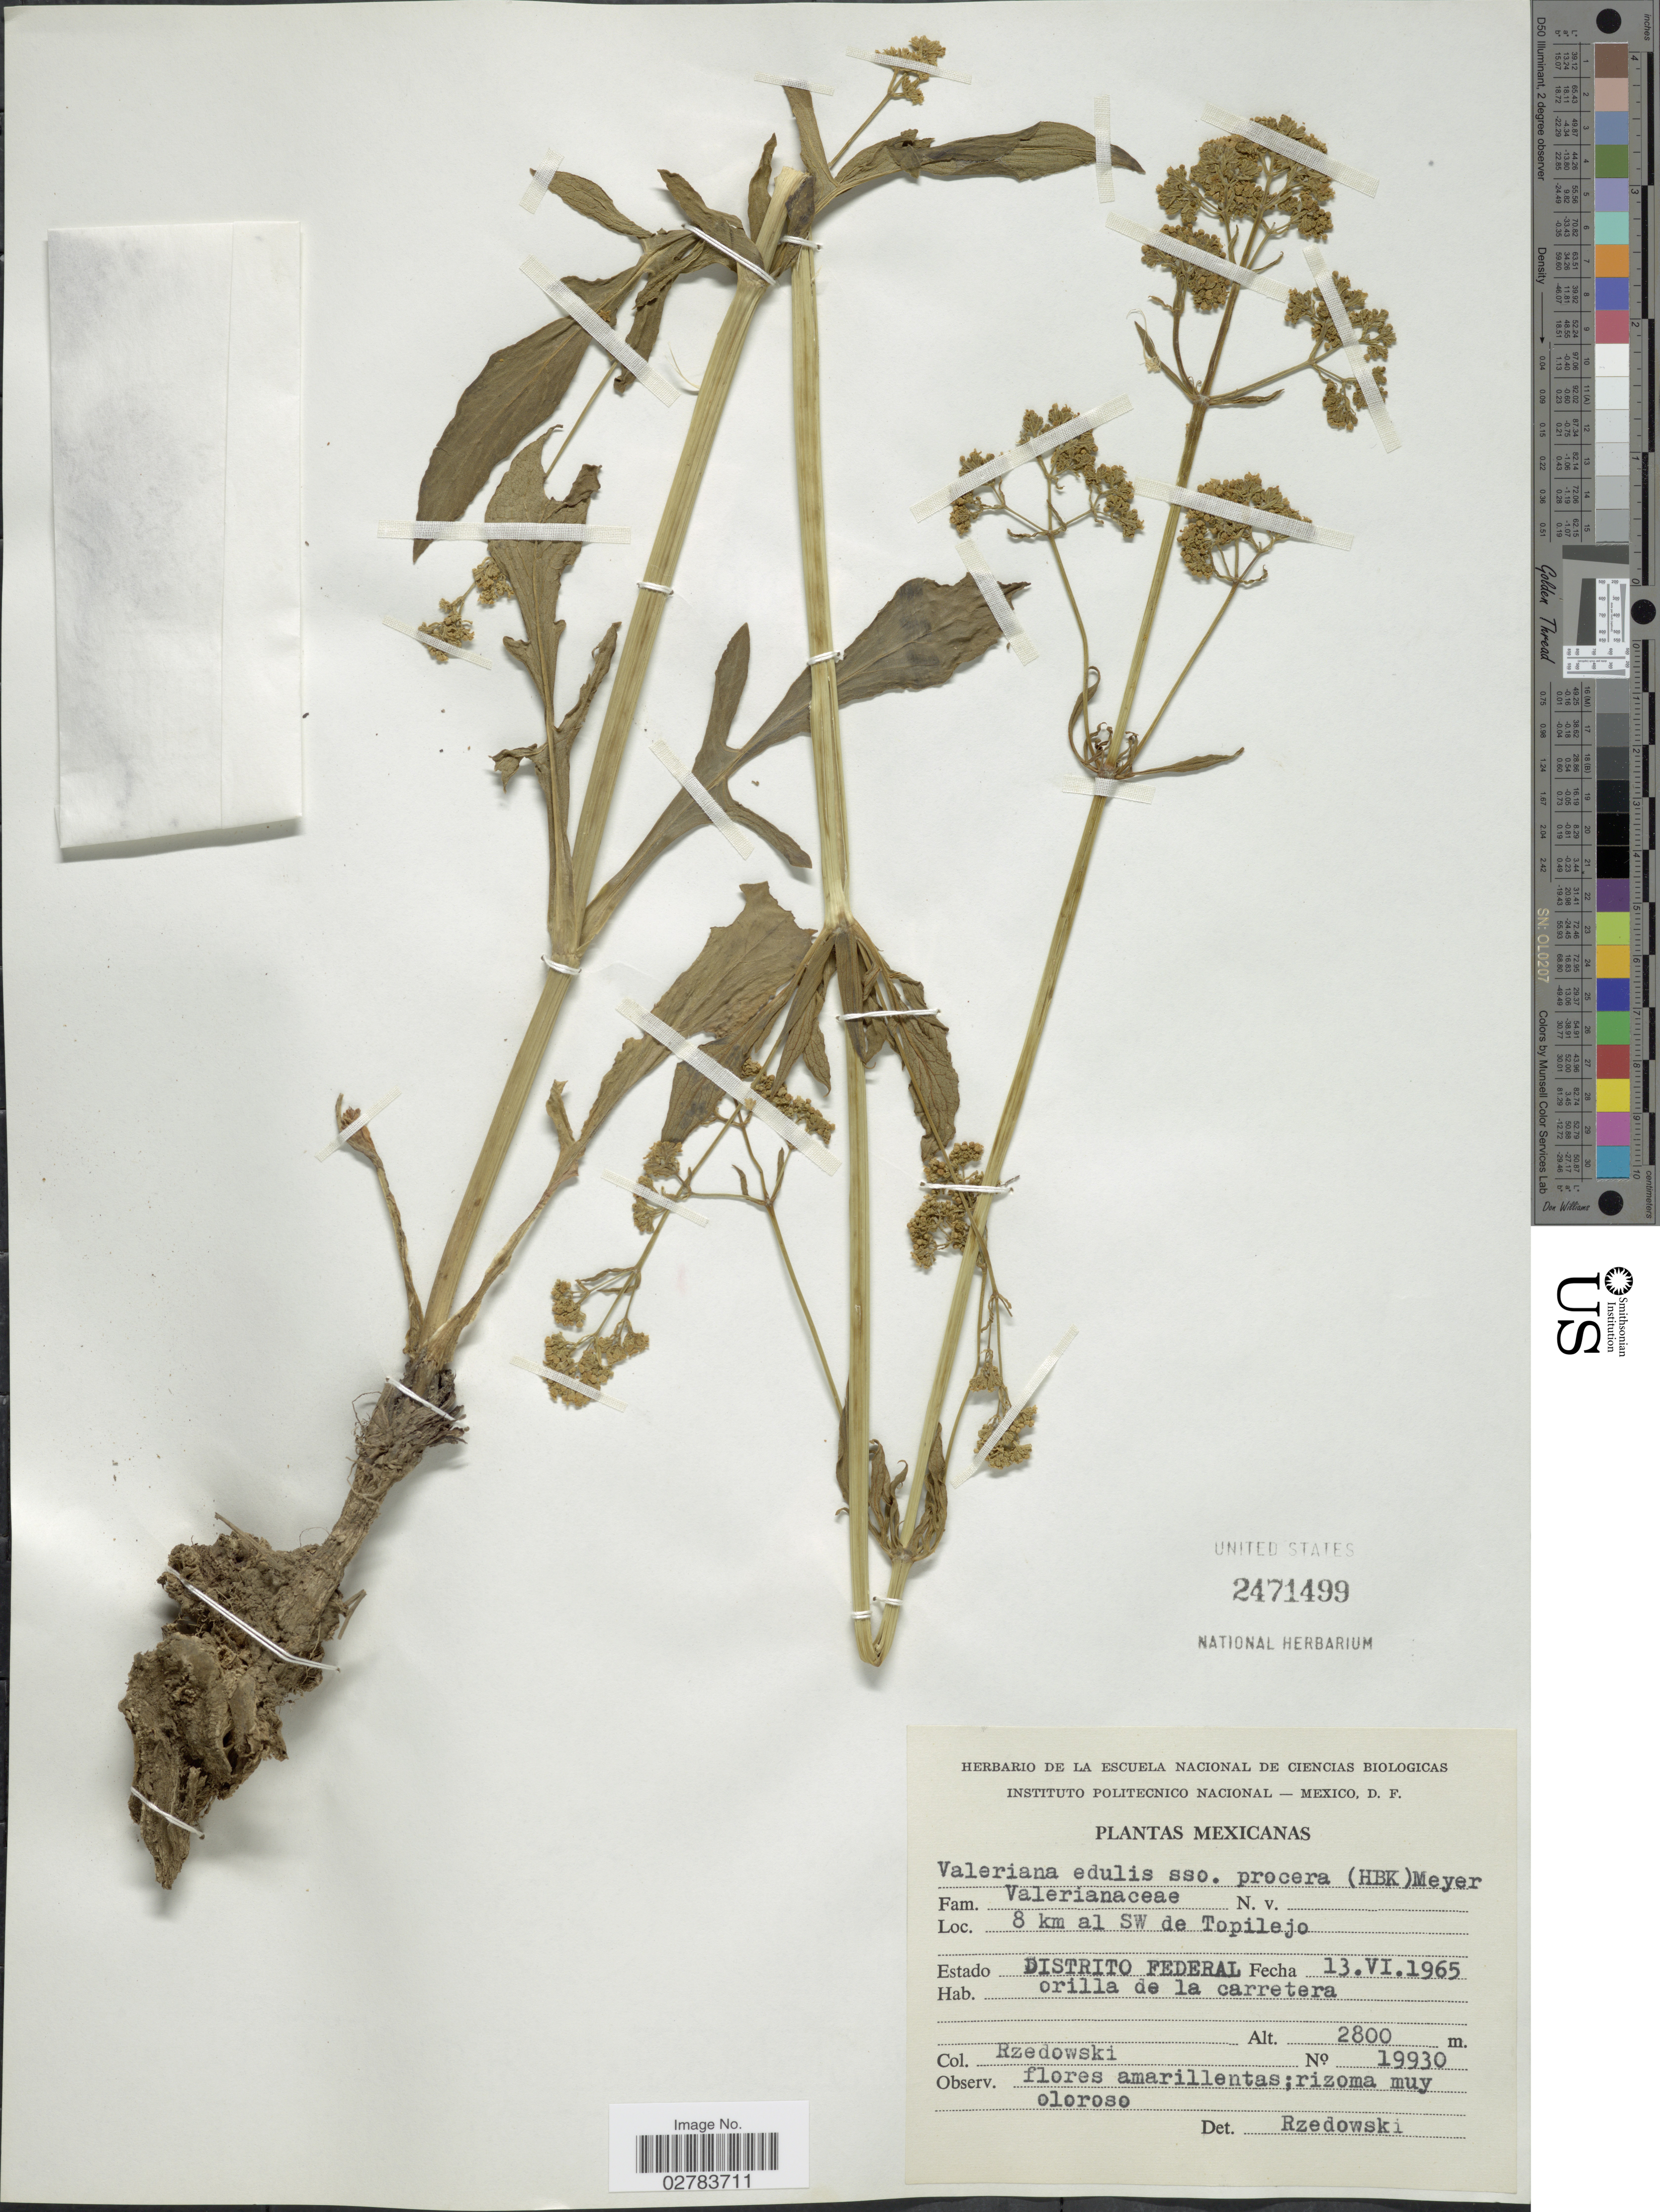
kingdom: Plantae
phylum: Tracheophyta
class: Magnoliopsida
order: Dipsacales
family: Caprifoliaceae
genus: Valeriana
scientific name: Valeriana edulis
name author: Nutt.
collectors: Rzedowski, --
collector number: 19930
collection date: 1965-06-13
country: Mexico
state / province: Distrito Federal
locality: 8 km al SW de Topilejo.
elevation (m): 2800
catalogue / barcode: US 2471499